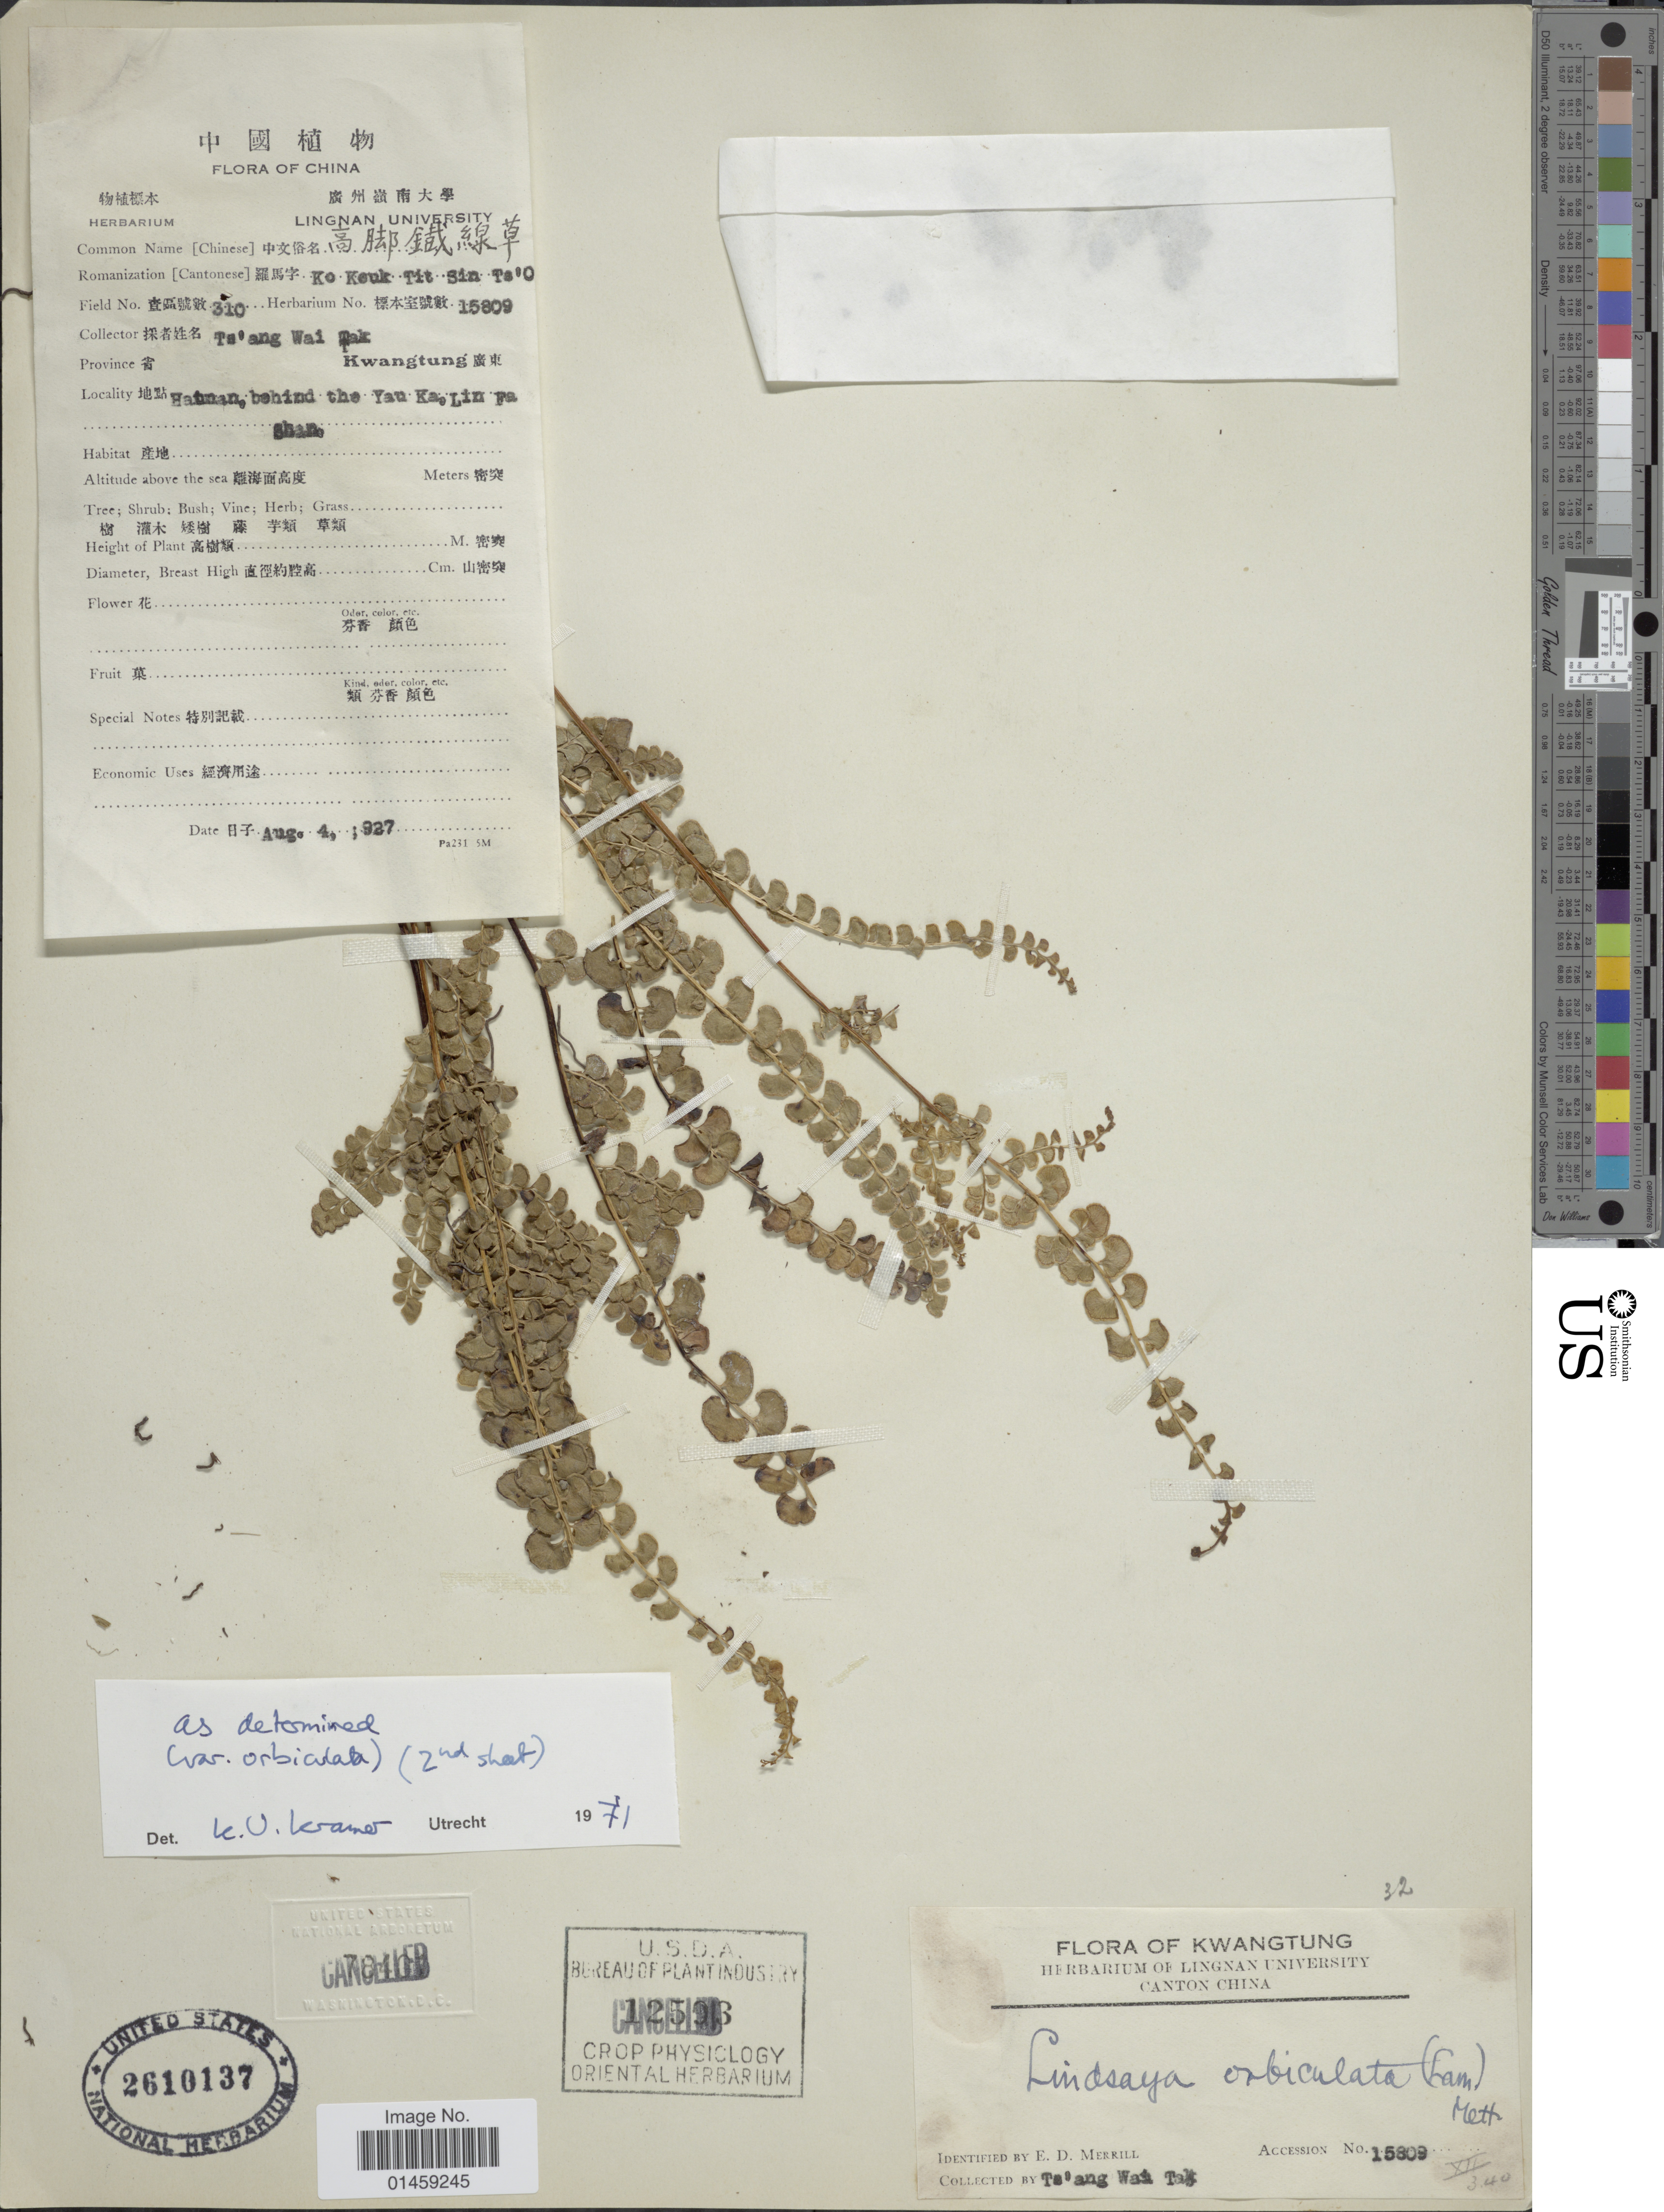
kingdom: Plantae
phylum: Tracheophyta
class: Polypodiopsida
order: Polypodiales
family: Lindsaeaceae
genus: Lindsaea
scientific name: Lindsaea orbiculata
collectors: W. T. Tsang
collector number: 15809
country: China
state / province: Guangdong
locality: Kwantung. Hatman, behind the Yao Ka, Lin ya shan. [interpreted]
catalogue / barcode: US 2610137